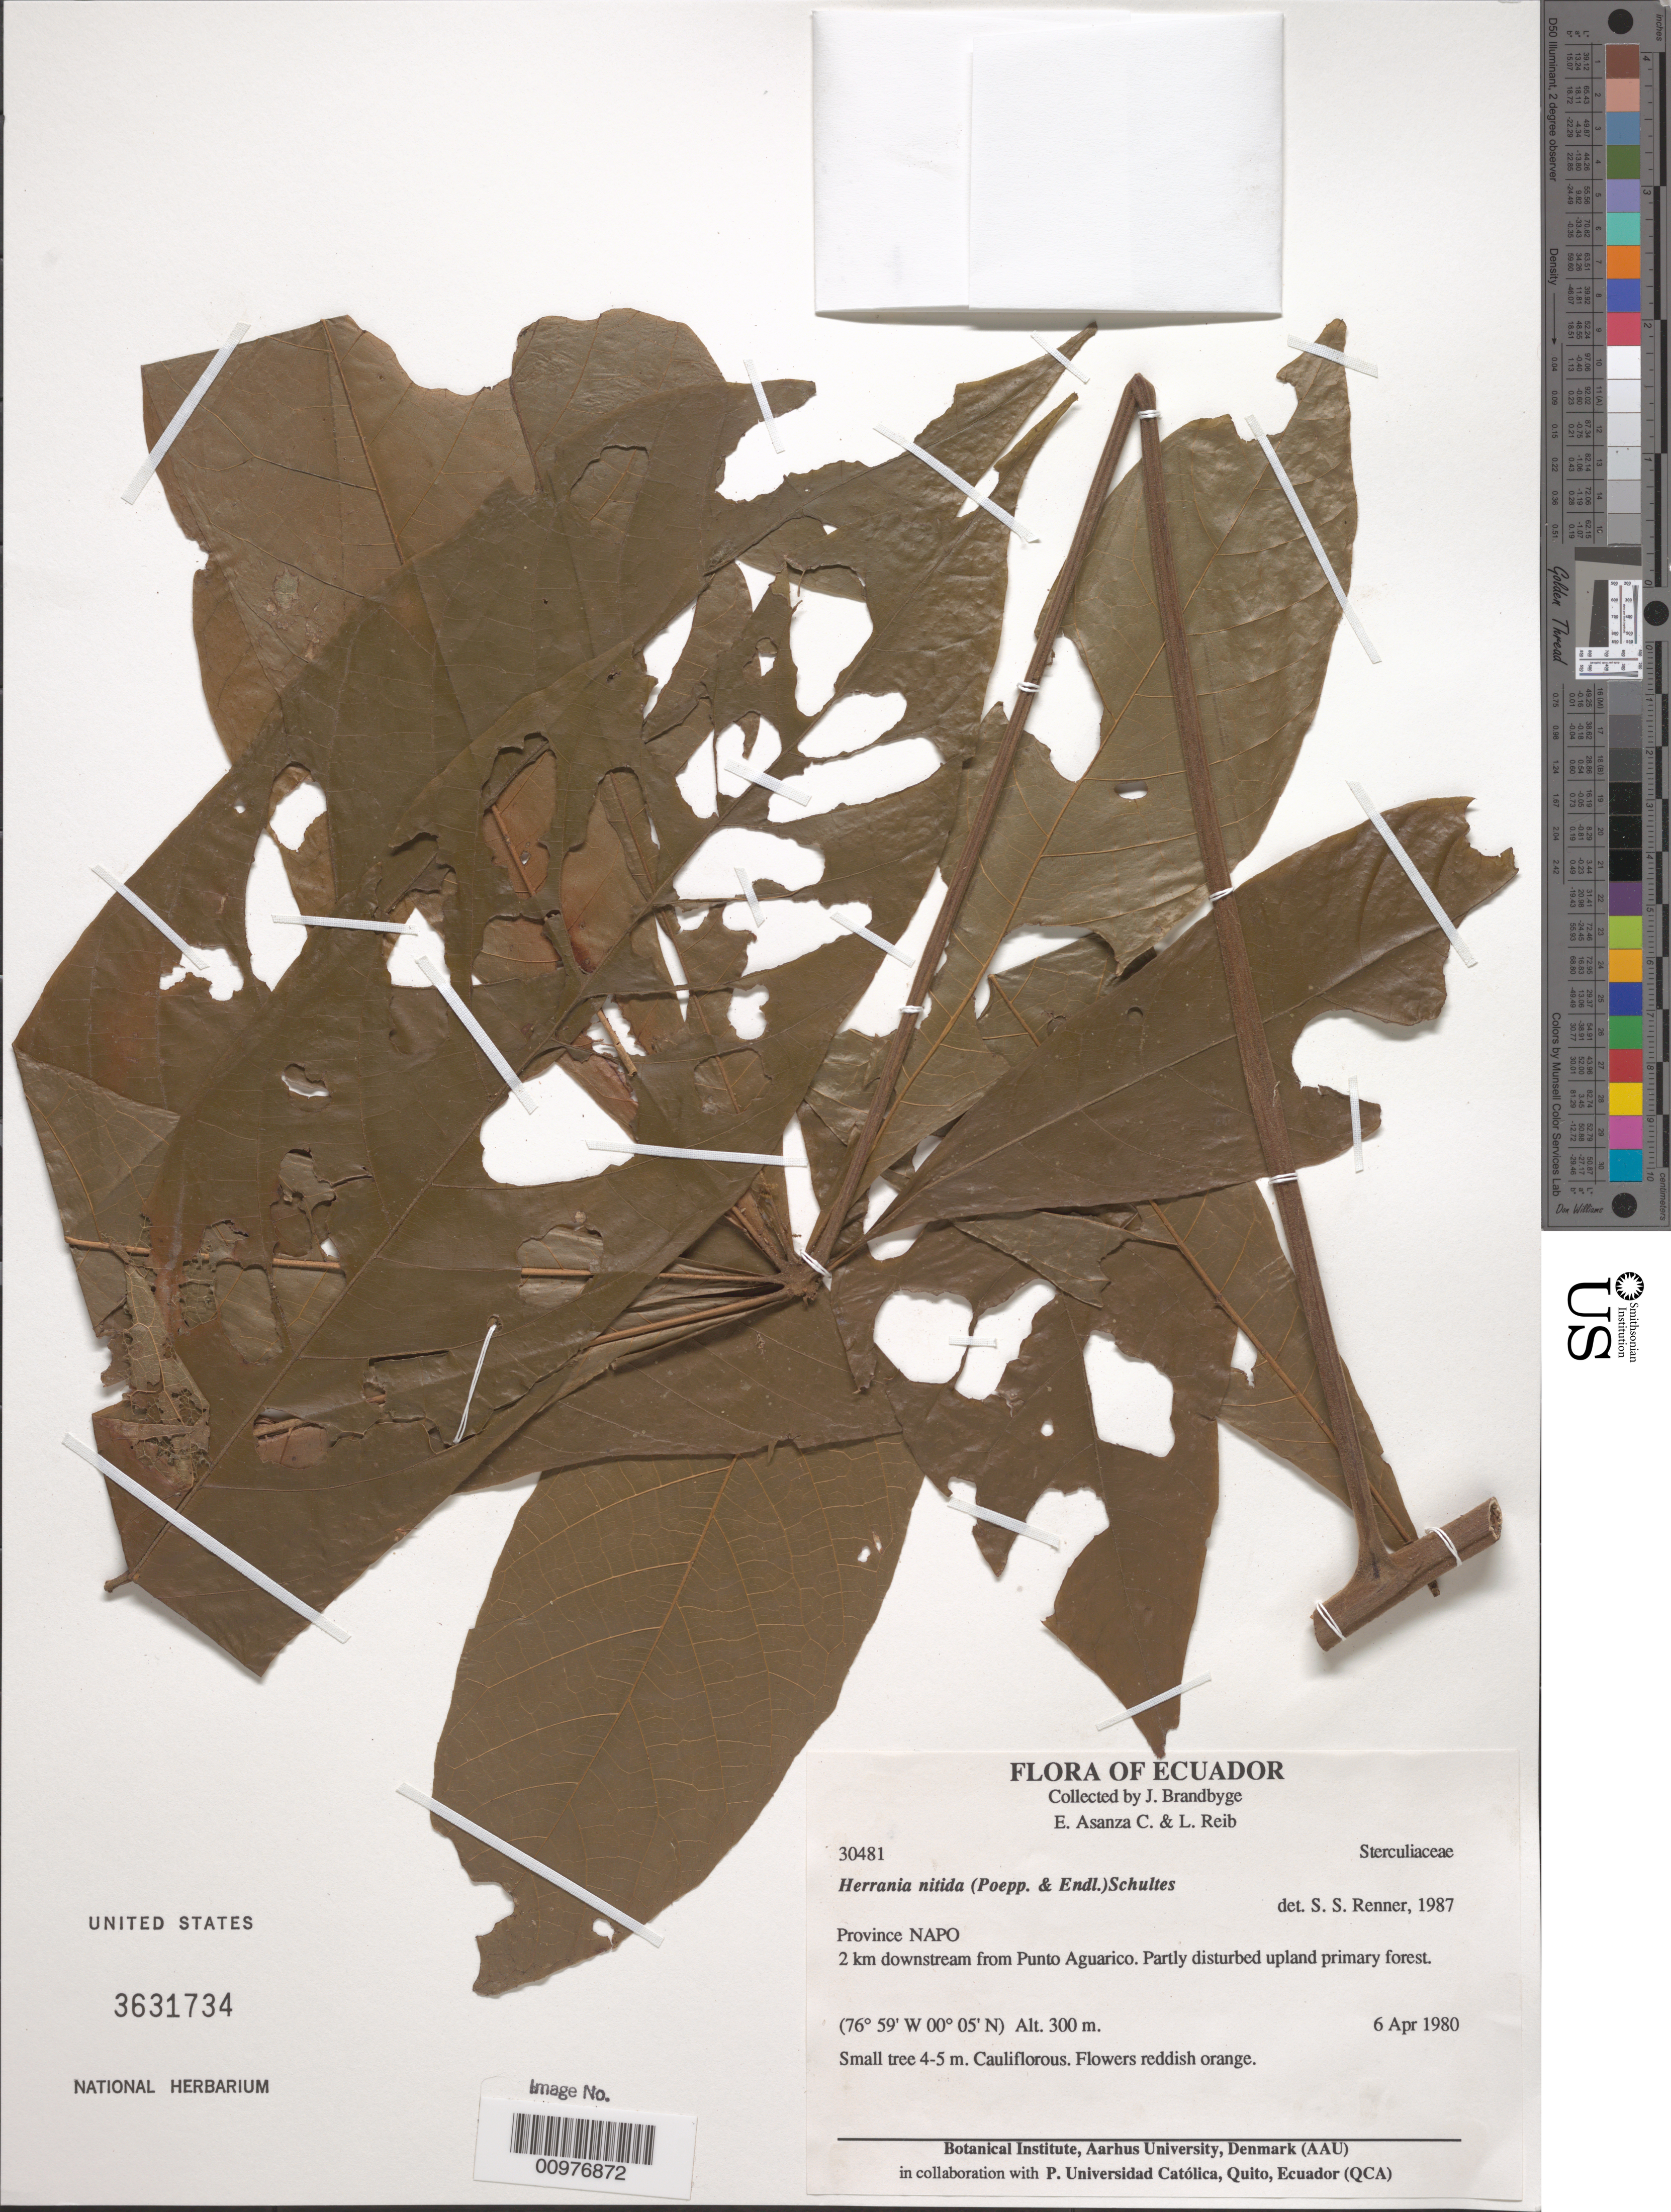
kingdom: Plantae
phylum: Tracheophyta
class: Magnoliopsida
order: Malvales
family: Malvaceae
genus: Herrania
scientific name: Herrania nitida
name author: (Poepp.) R.E. Schult.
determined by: Renner, S. S.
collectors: J. Brandbyge, E. Asanza C. & L. Reib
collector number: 30481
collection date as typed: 06 Apr 1980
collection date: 1980-04-06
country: Ecuador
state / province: Napo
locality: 2 km downstream from Punto Aguarico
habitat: partly disturbed upland primary forest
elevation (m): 300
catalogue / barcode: US 3631734